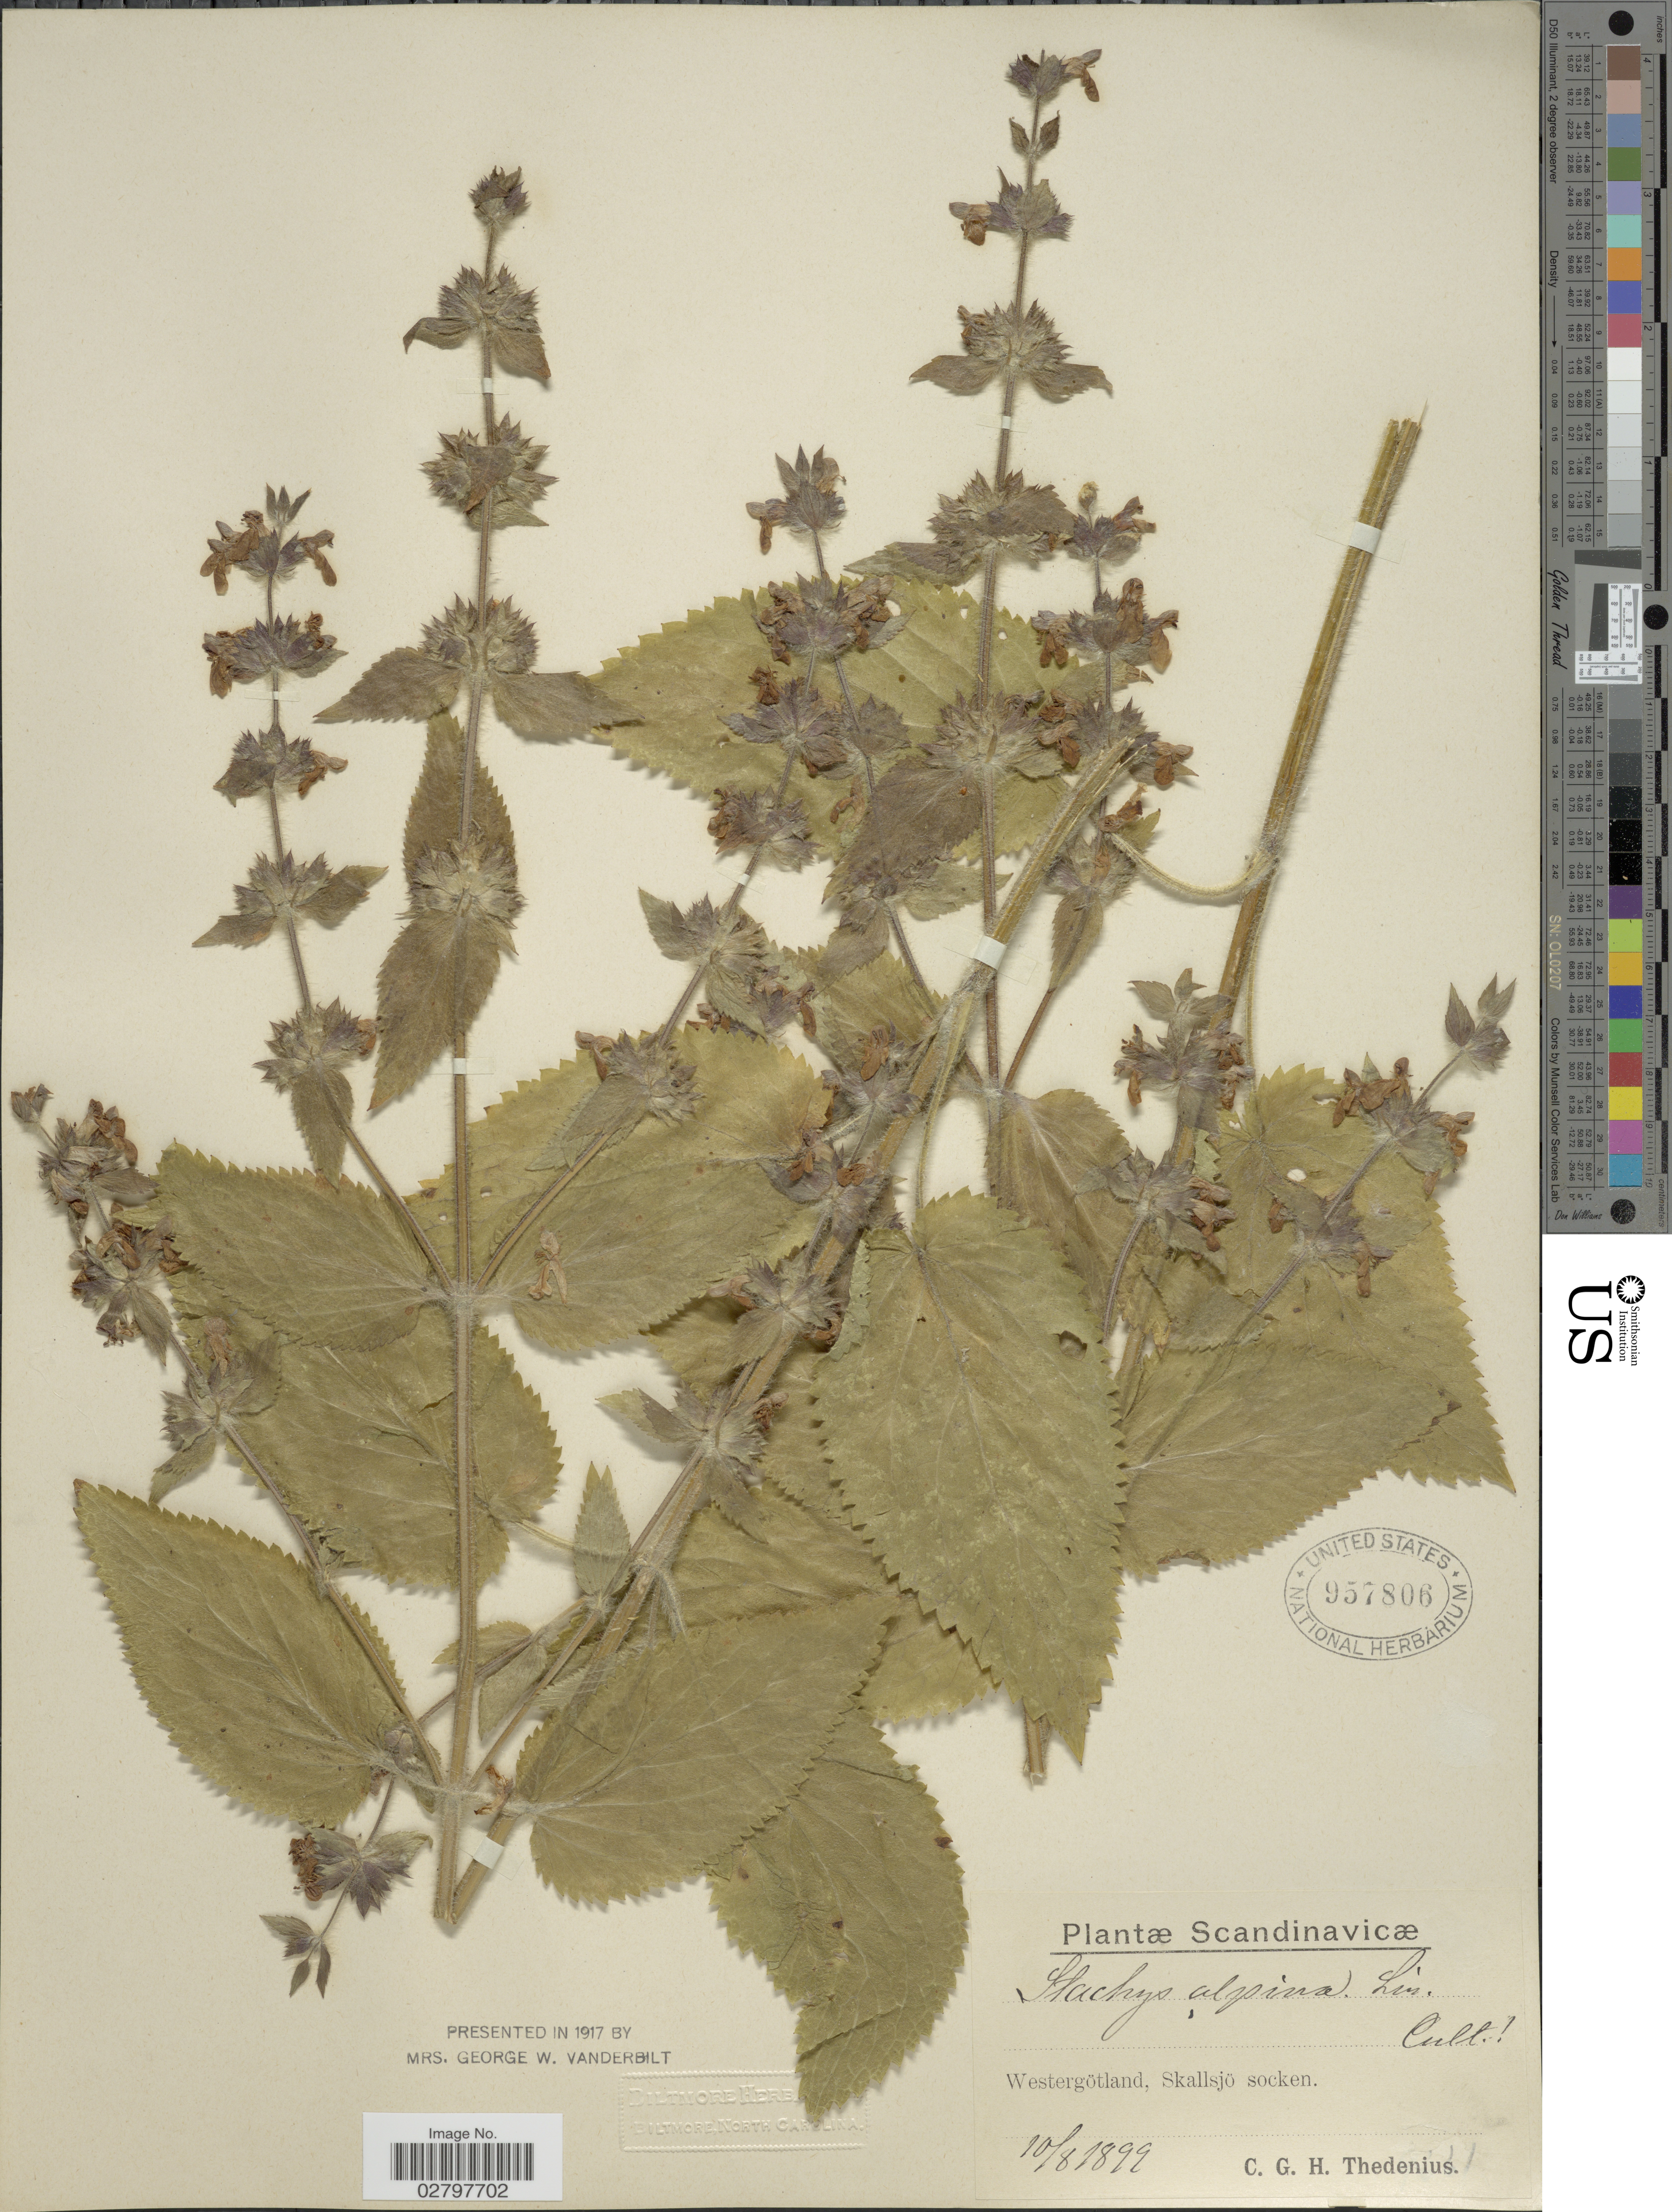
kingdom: Plantae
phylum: Tracheophyta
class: Magnoliopsida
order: Lamiales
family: Lamiaceae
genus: Stachys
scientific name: Stachys alpina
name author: L.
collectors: C. Thedenius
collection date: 1899-08-10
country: Sweden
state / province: Västra Götaland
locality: Scandinavicæ, Westergötland, Skallsjö socken.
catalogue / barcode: US 957806